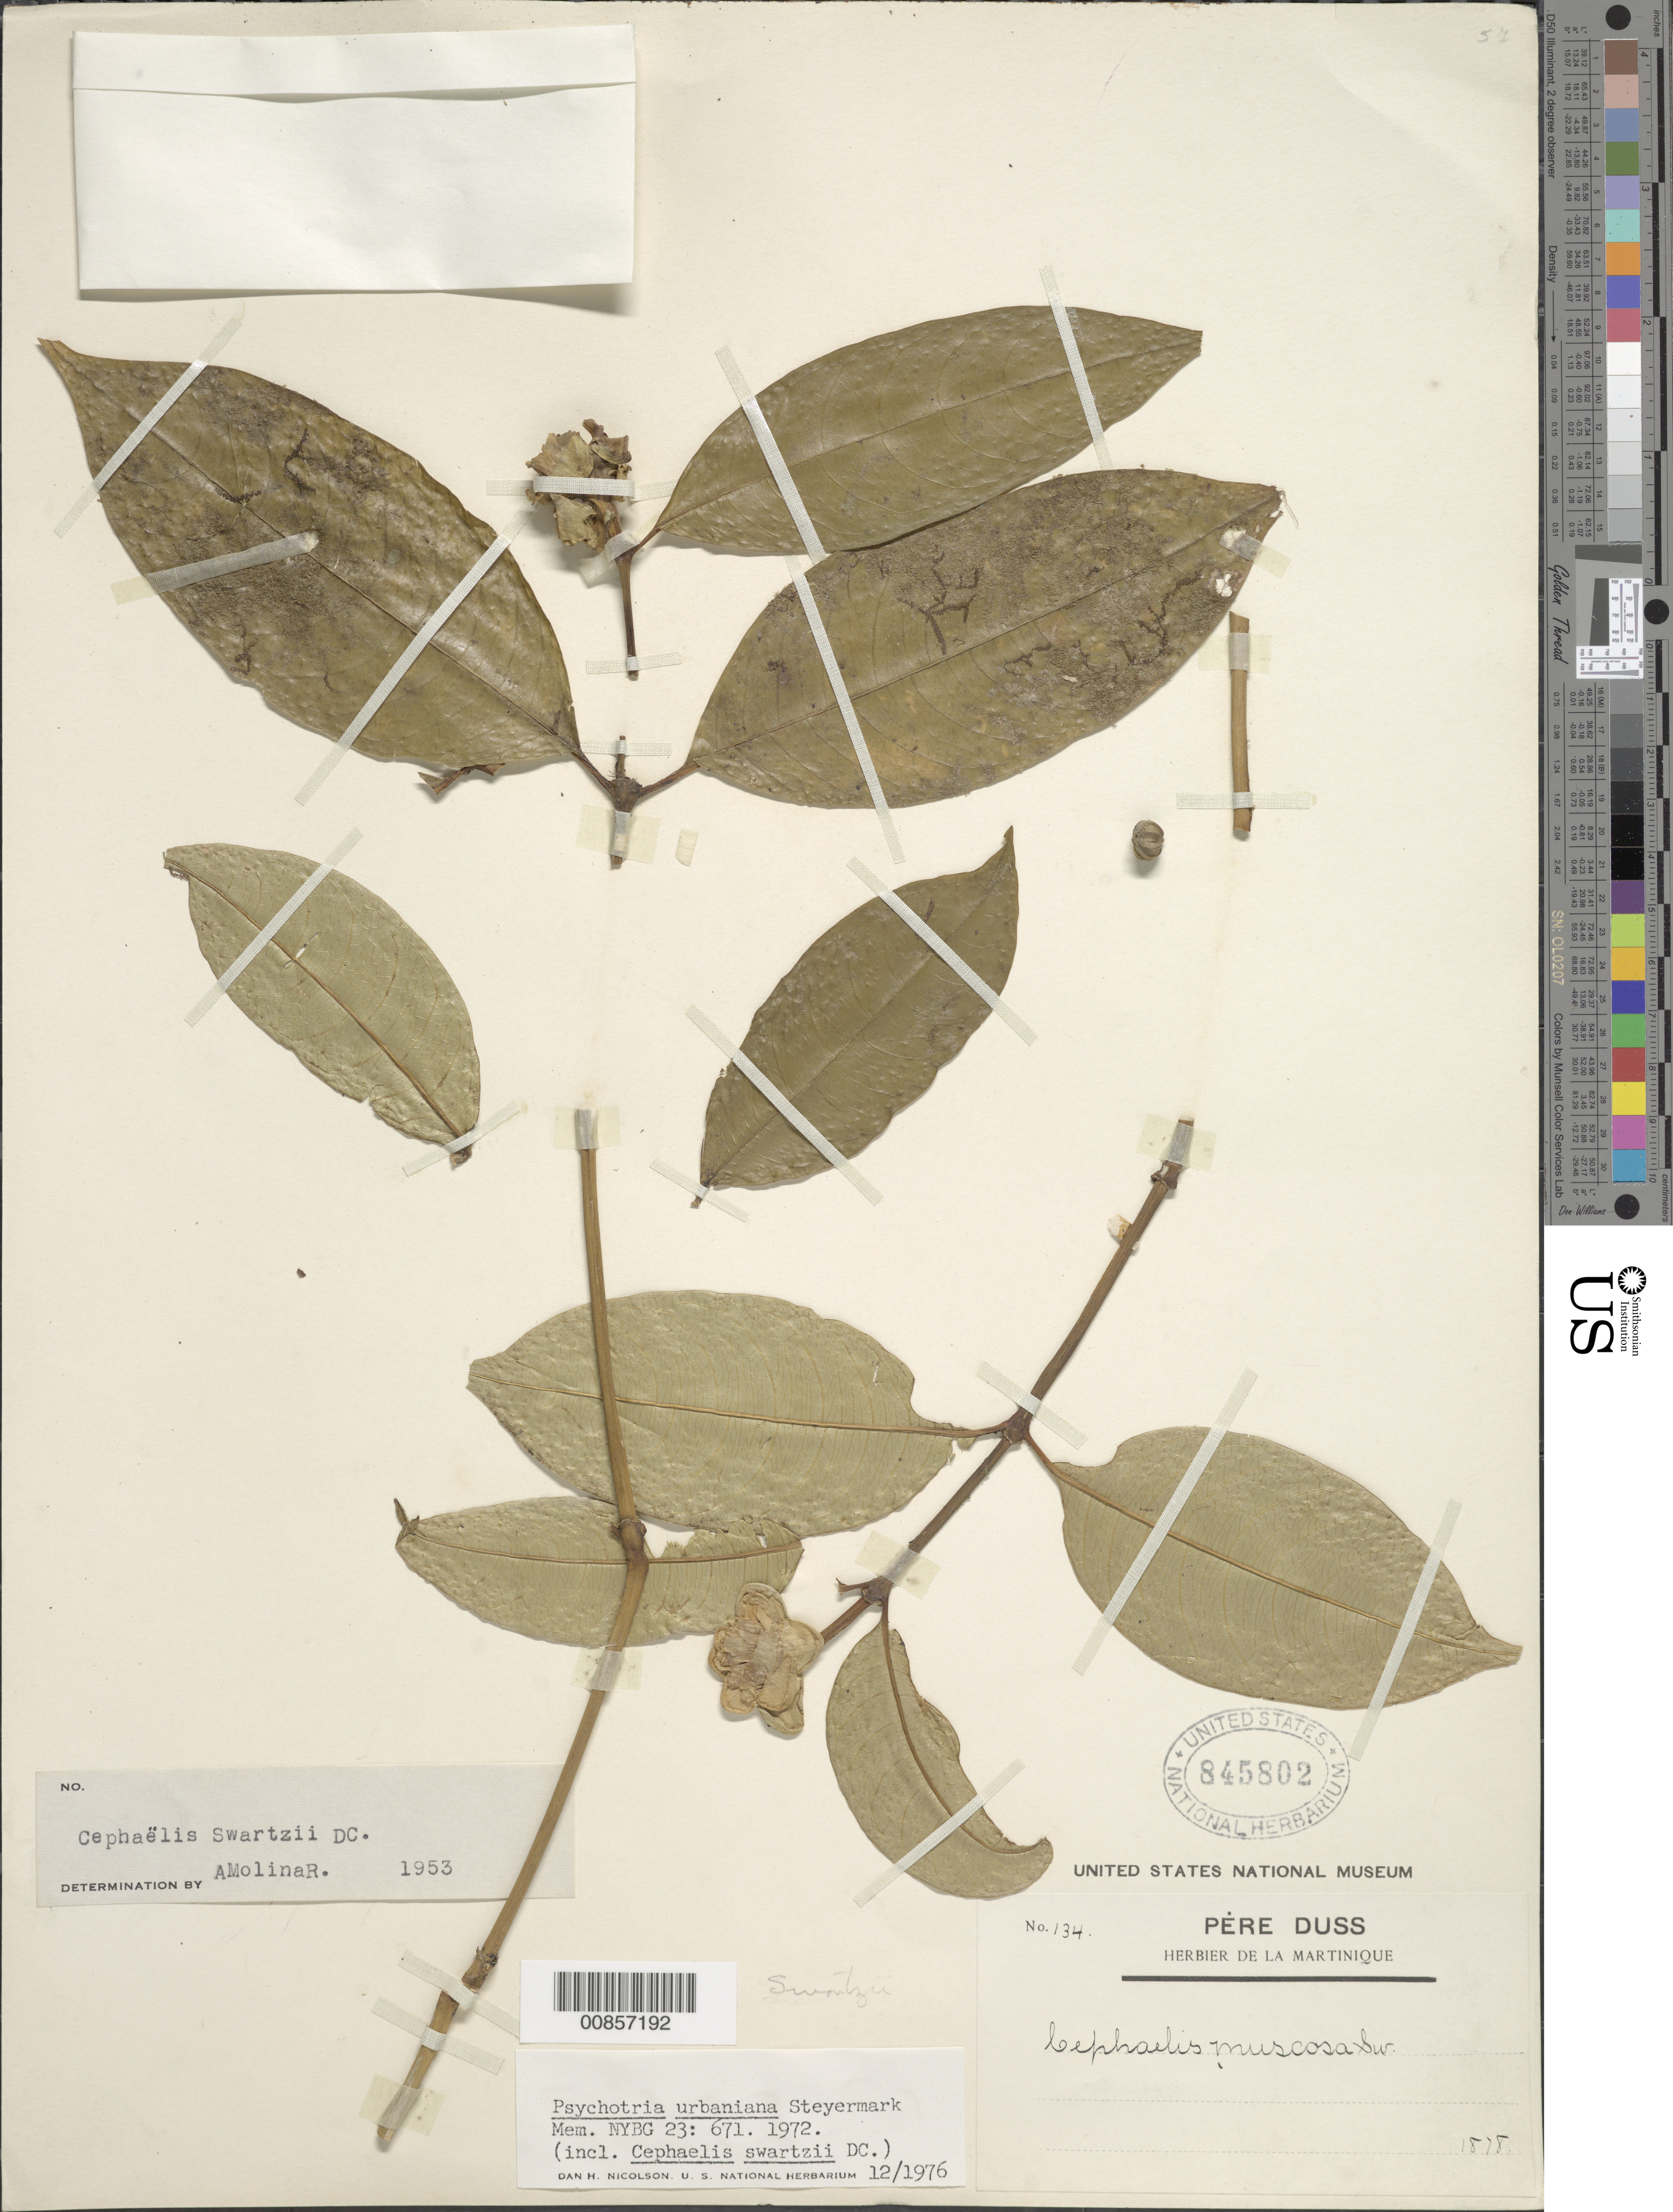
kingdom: Plantae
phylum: Tracheophyta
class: Magnoliopsida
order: Gentianales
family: Rubiaceae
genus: Psychotria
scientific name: Psychotria urbaniana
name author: Steyerm.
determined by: Nicolson, Dan H.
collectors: Père Duss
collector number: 134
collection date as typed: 1878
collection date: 1878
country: Martinique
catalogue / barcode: US 845802